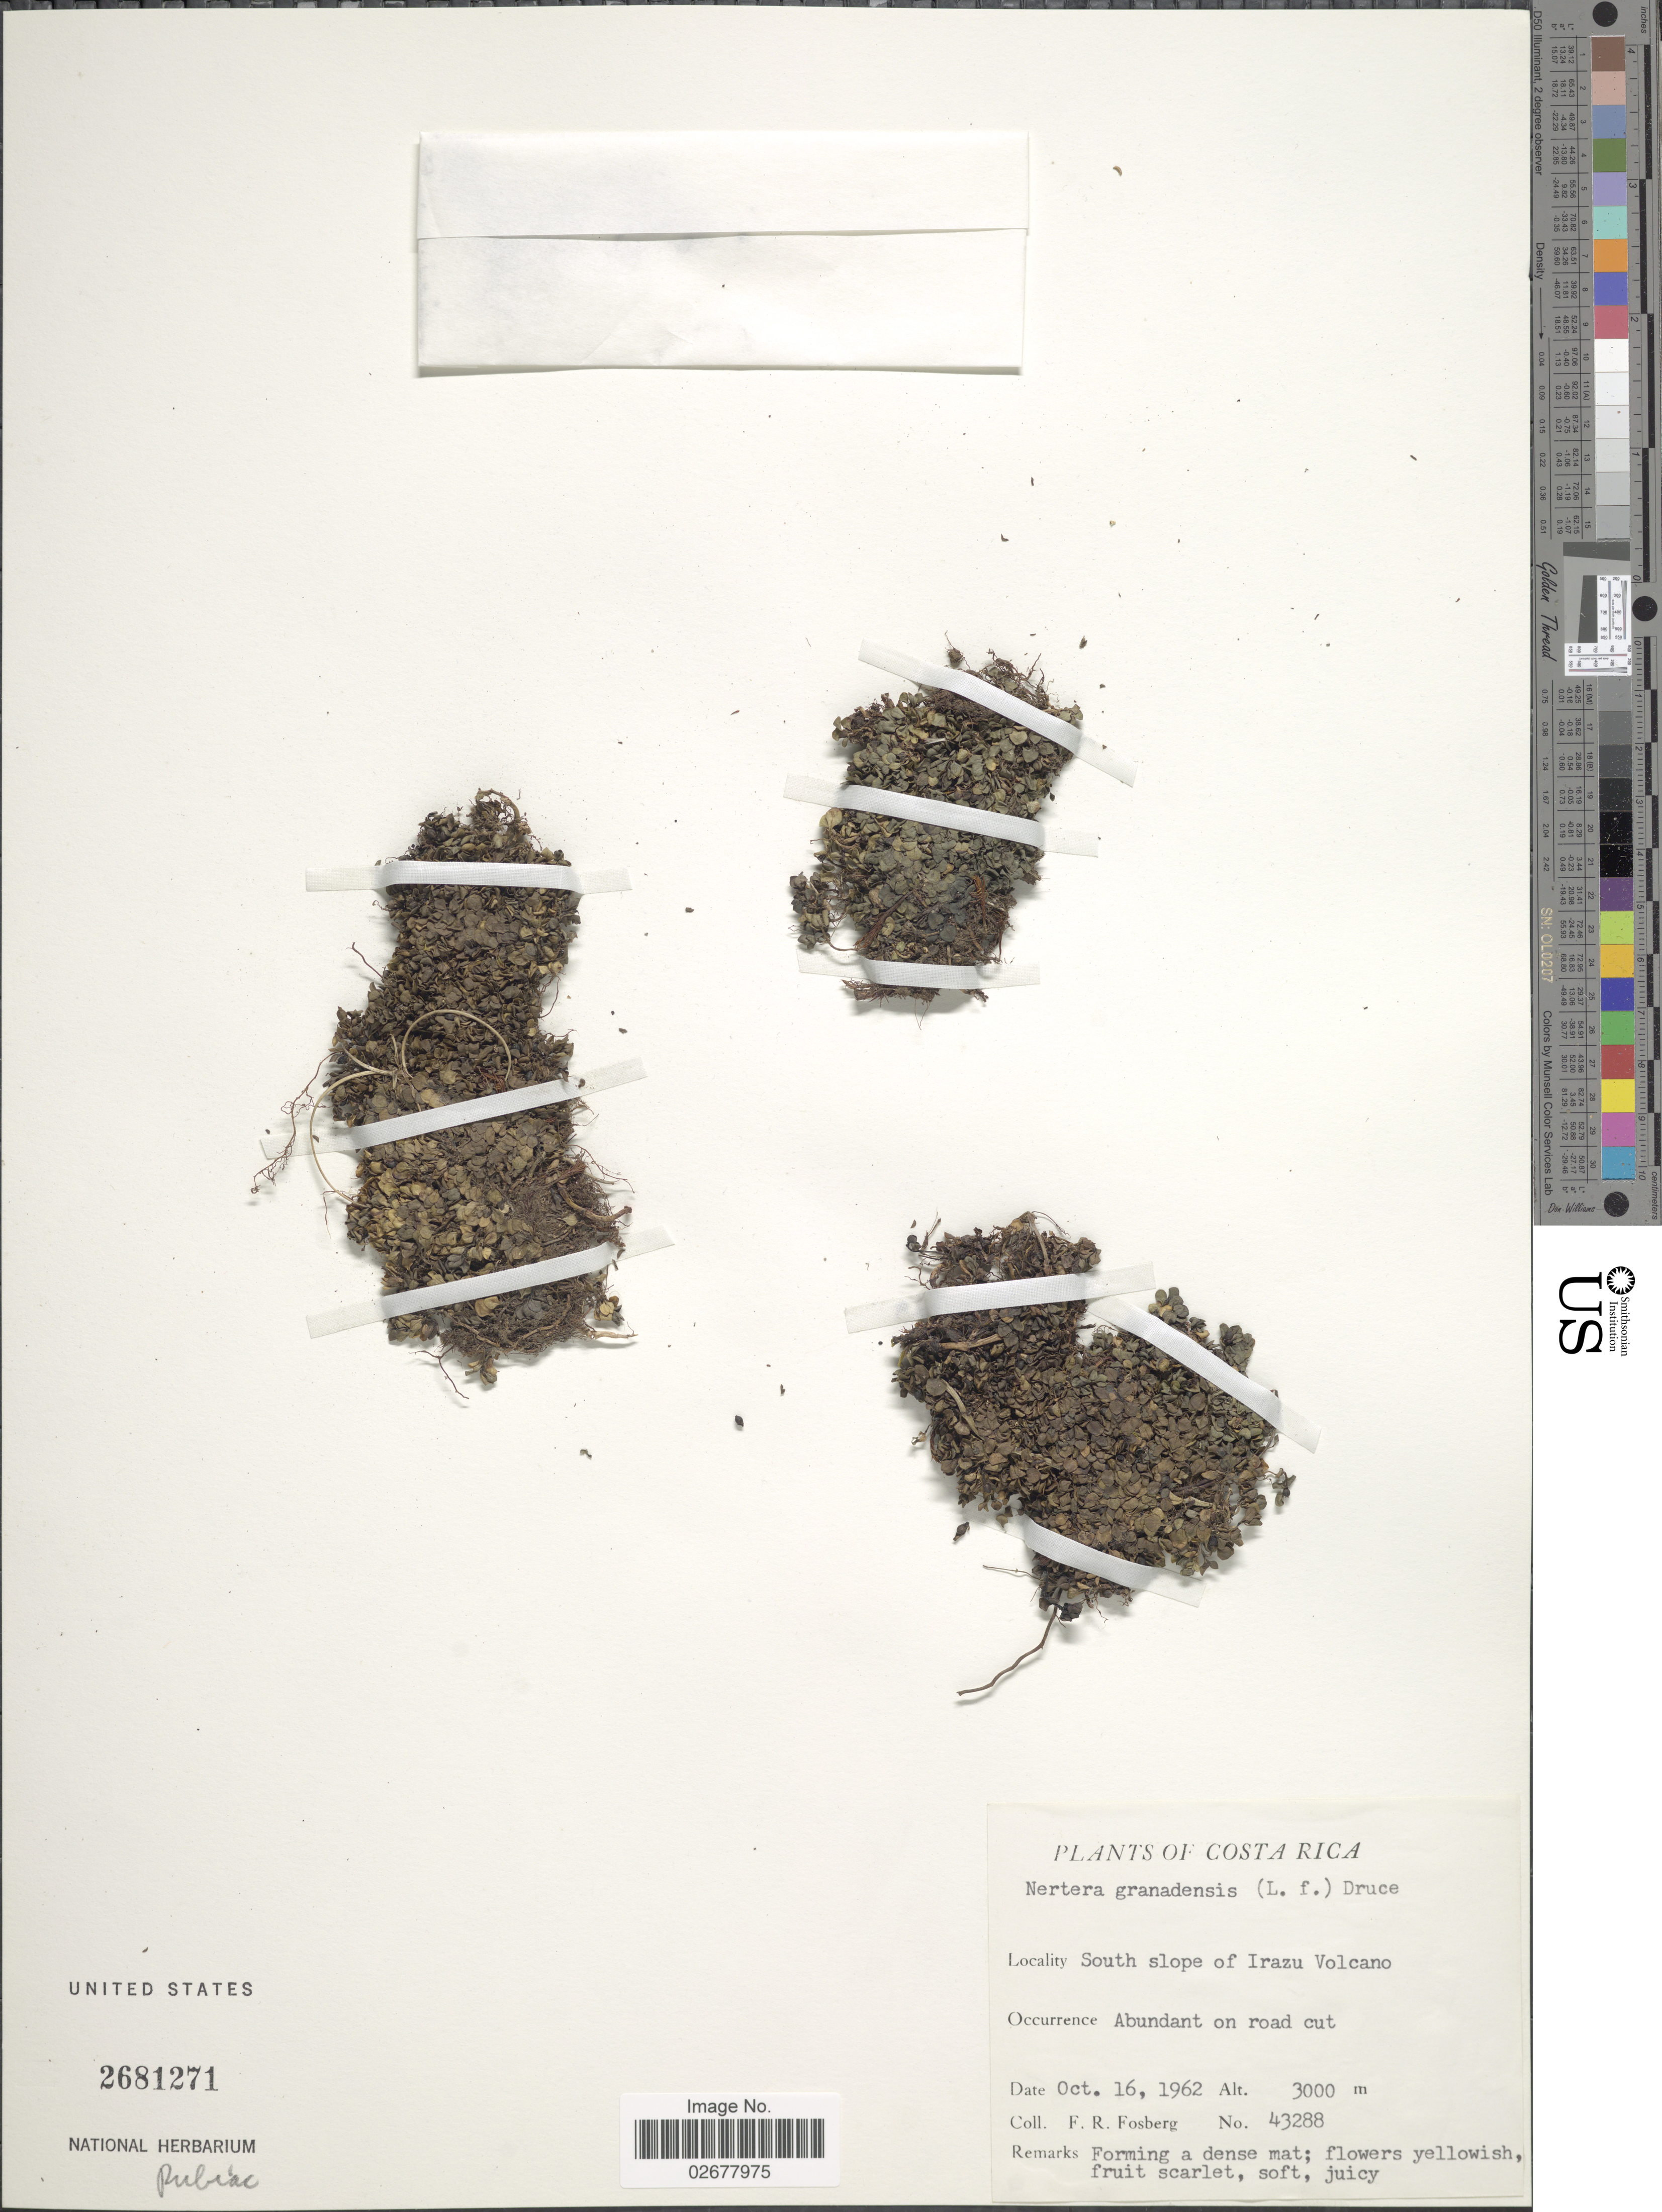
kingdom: Plantae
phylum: Tracheophyta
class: Magnoliopsida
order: Gentianales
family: Rubiaceae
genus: Nertera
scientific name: Nertera depressa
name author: Banks & Sol. ex Gaertn.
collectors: F. R. Fosberg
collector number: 43288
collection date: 1962-10-16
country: Costa Rica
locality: South slope of Irazu Volcano, Abundant on road cut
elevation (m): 3000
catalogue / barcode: US 2681271